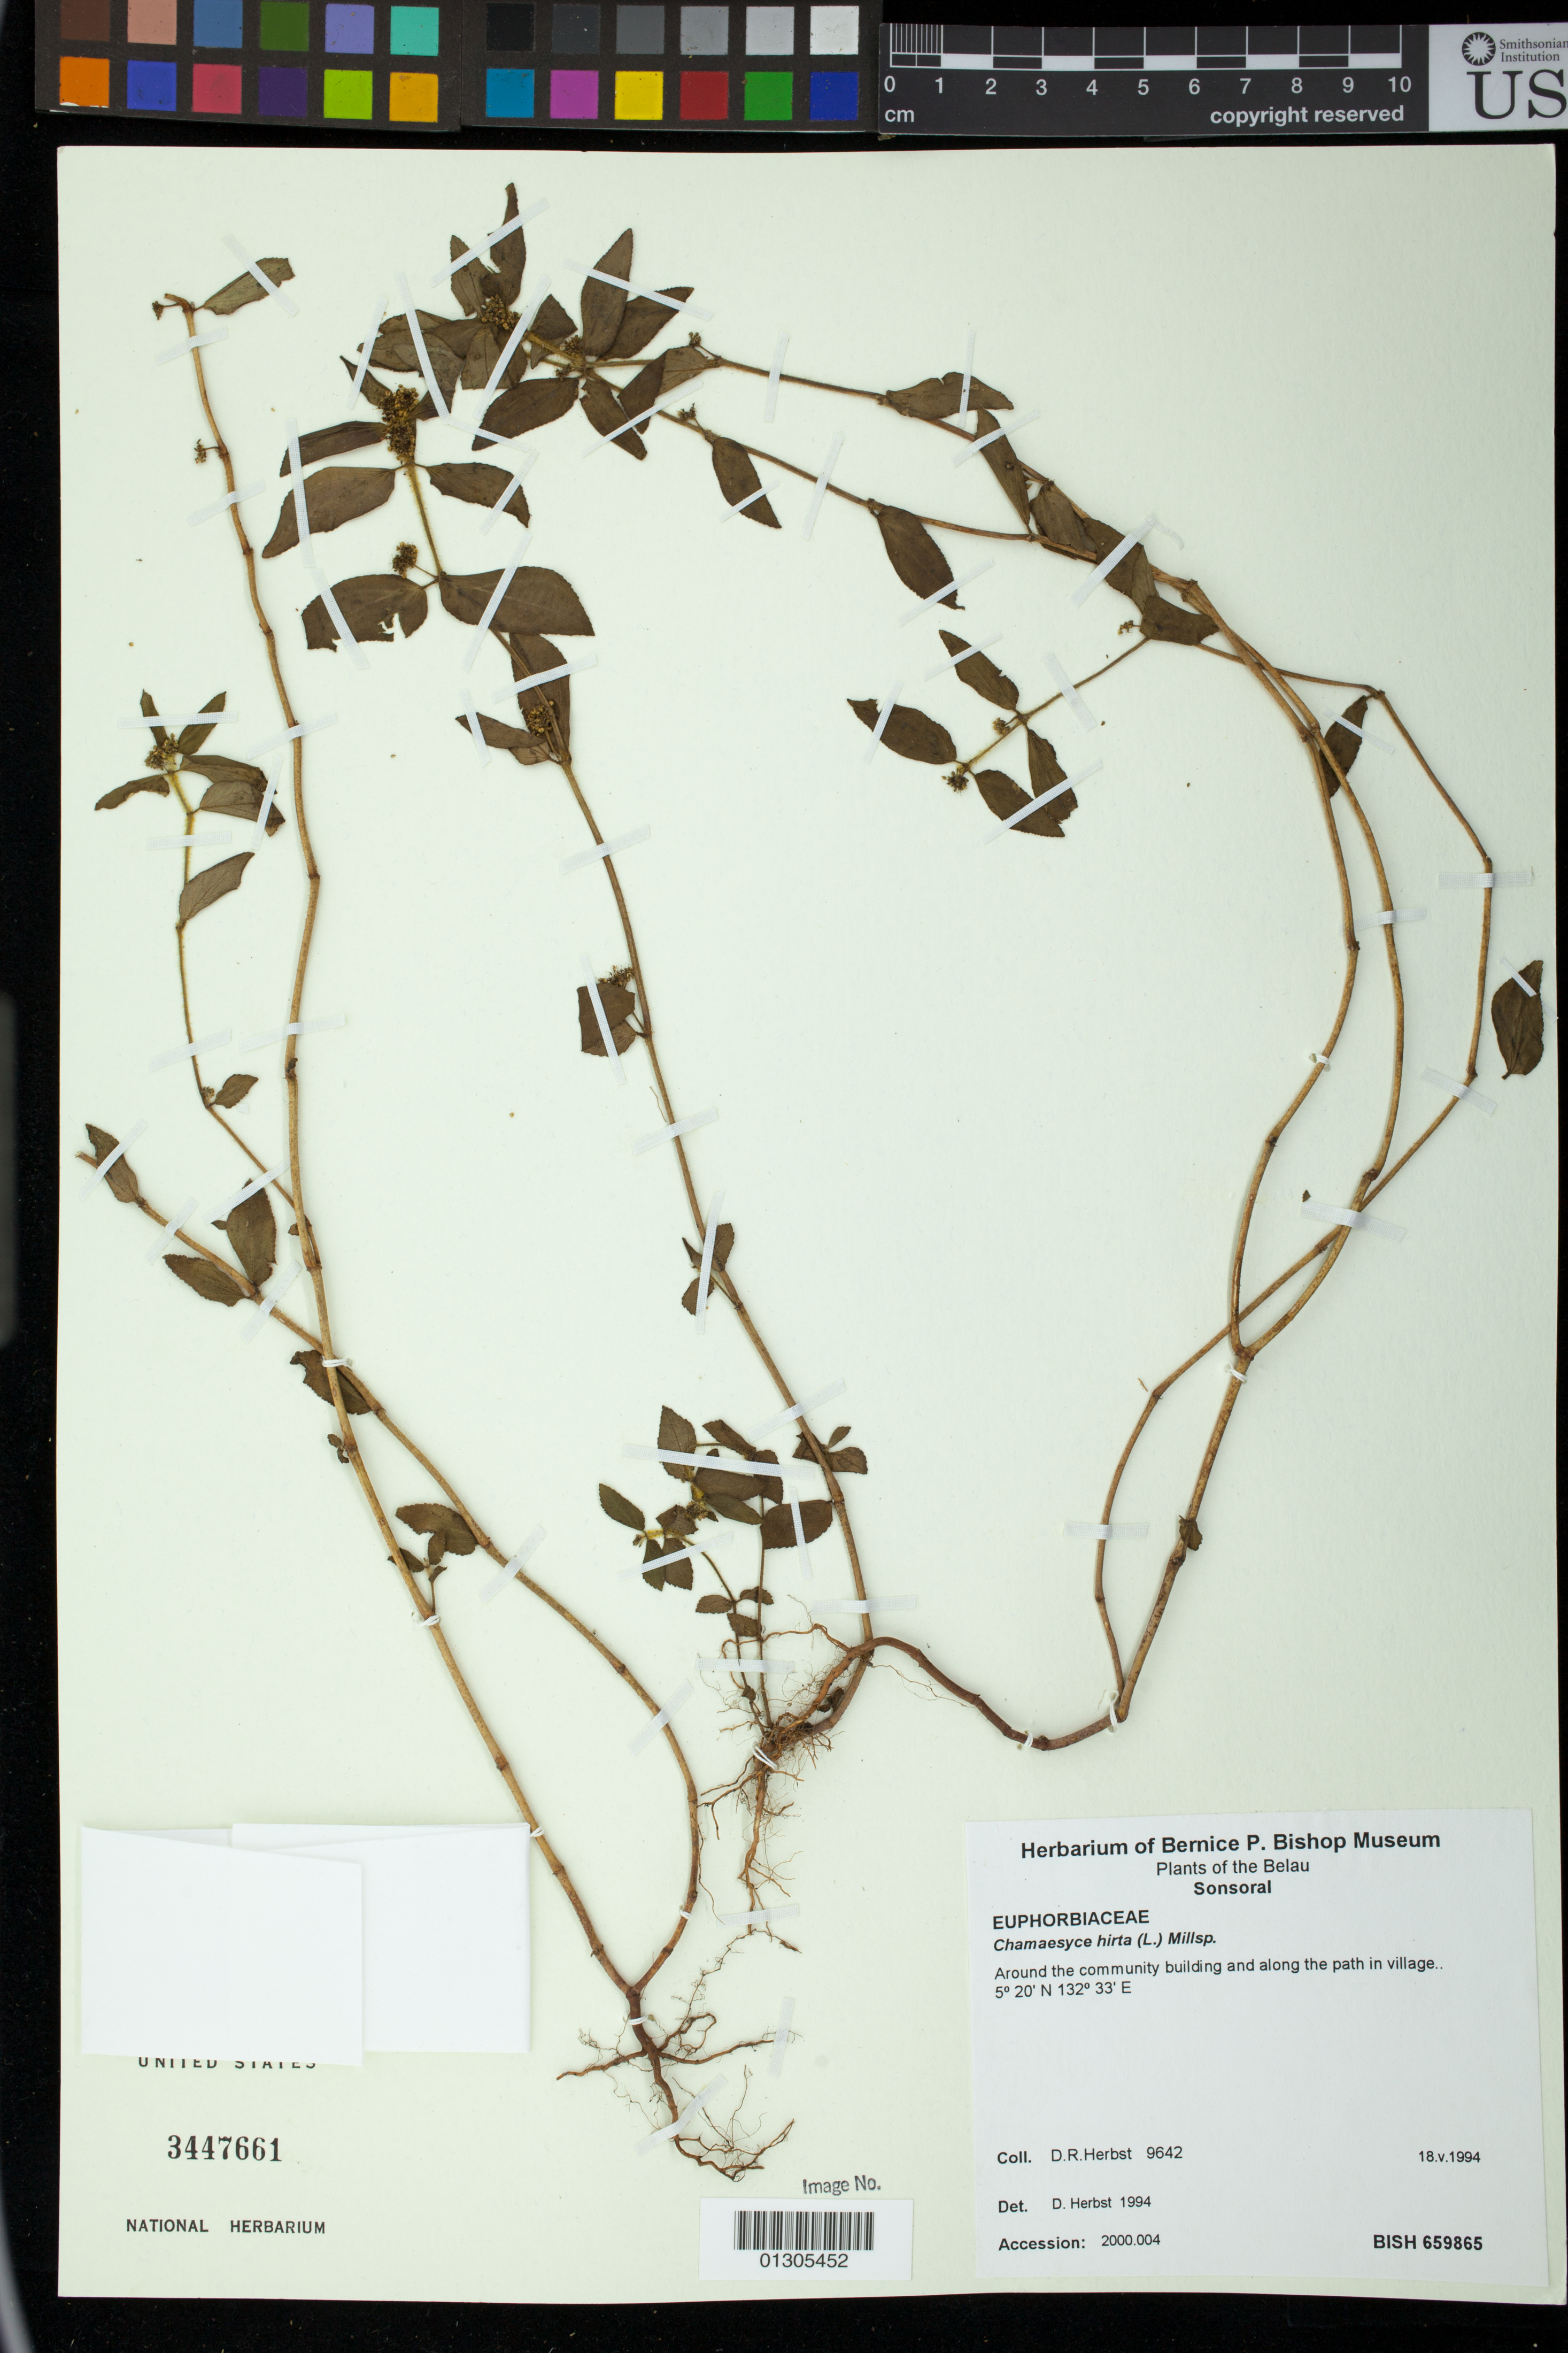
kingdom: Plantae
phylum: Tracheophyta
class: Magnoliopsida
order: Malpighiales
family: Euphorbiaceae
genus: Euphorbia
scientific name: Euphorbia hirta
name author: L.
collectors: D. R. Herbst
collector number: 9642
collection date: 1994-05-18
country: Palau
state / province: Sonsoral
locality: Around the community building and along the path in village.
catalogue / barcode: US 3447661